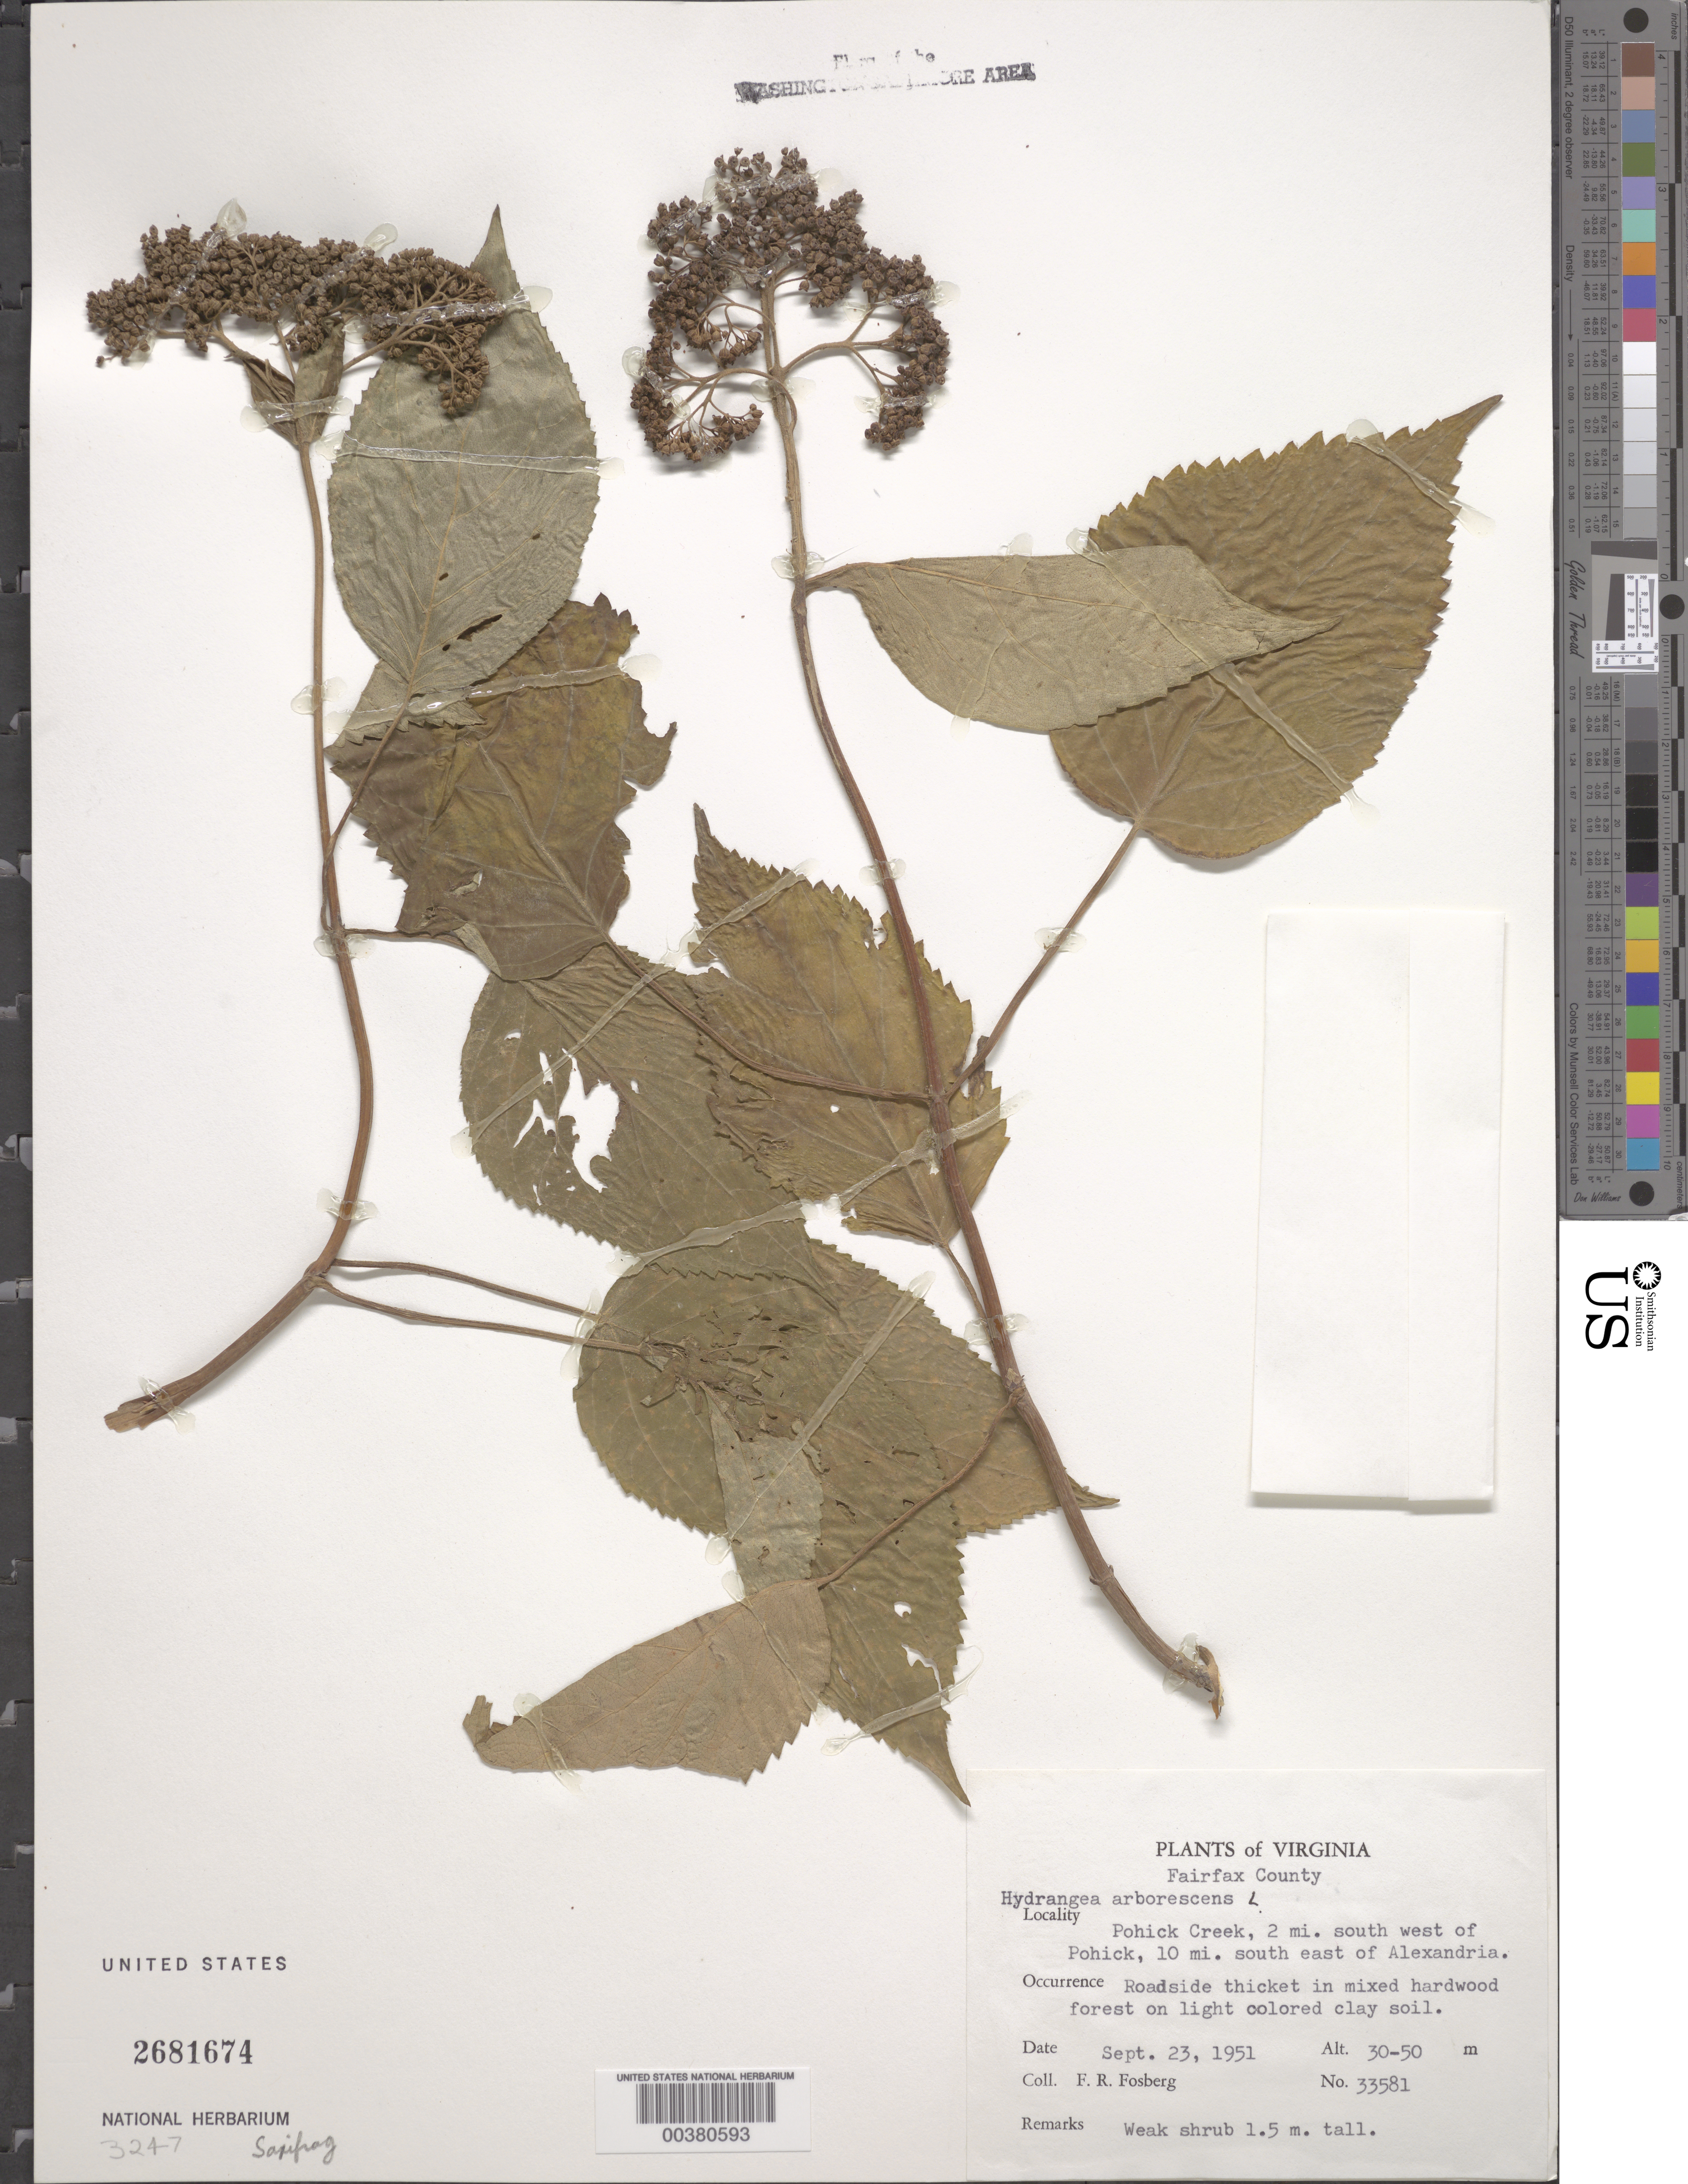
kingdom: Plantae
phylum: Tracheophyta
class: Magnoliopsida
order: Cornales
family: Hydrangeaceae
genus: Hydrangea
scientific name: Hydrangea arborescens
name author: L.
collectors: F. R. Fosberg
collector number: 33581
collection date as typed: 23 Sep 1951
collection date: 1951-09-23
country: United States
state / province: Virginia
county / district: Fairfax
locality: Pohick Creek, southwest of Pohick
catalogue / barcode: US 2681674